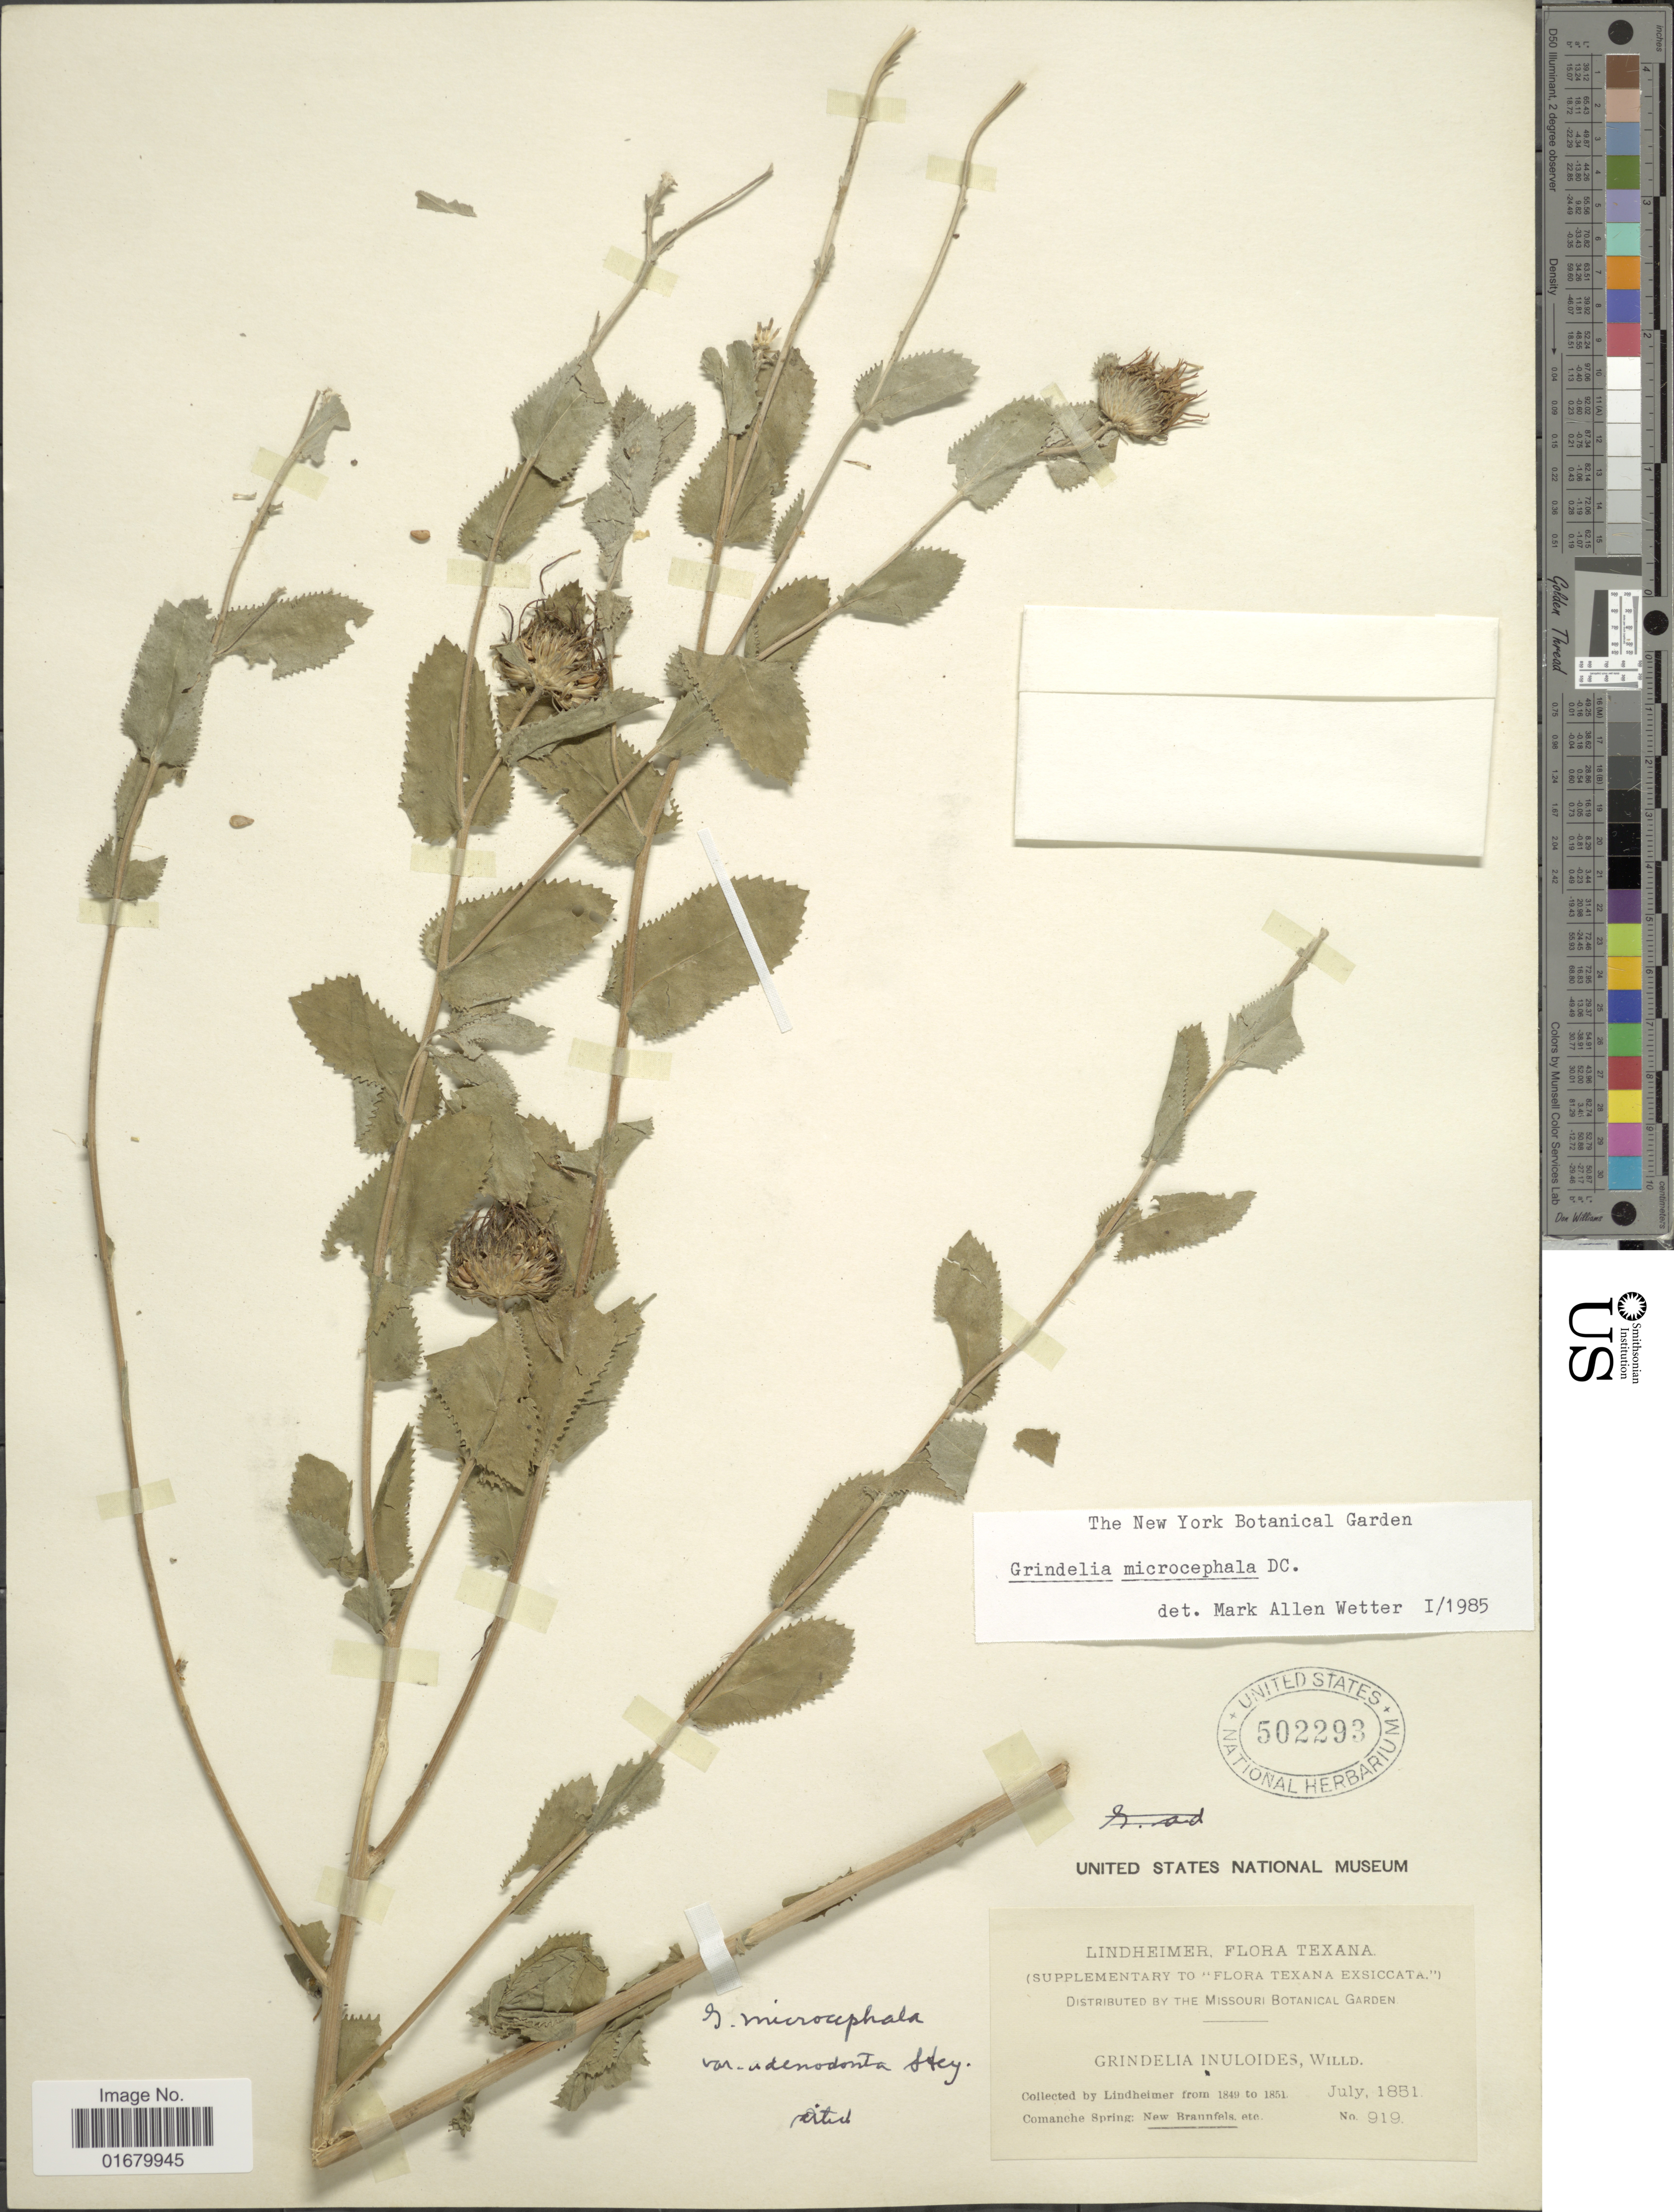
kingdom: Plantae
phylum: Tracheophyta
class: Magnoliopsida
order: Asterales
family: Asteraceae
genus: Grindelia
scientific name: Grindelia microcephala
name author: DC.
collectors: -. Lindheimer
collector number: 919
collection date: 1851-07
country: United States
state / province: Texas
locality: Comanche Spring, New Braunfels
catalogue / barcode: US 502293